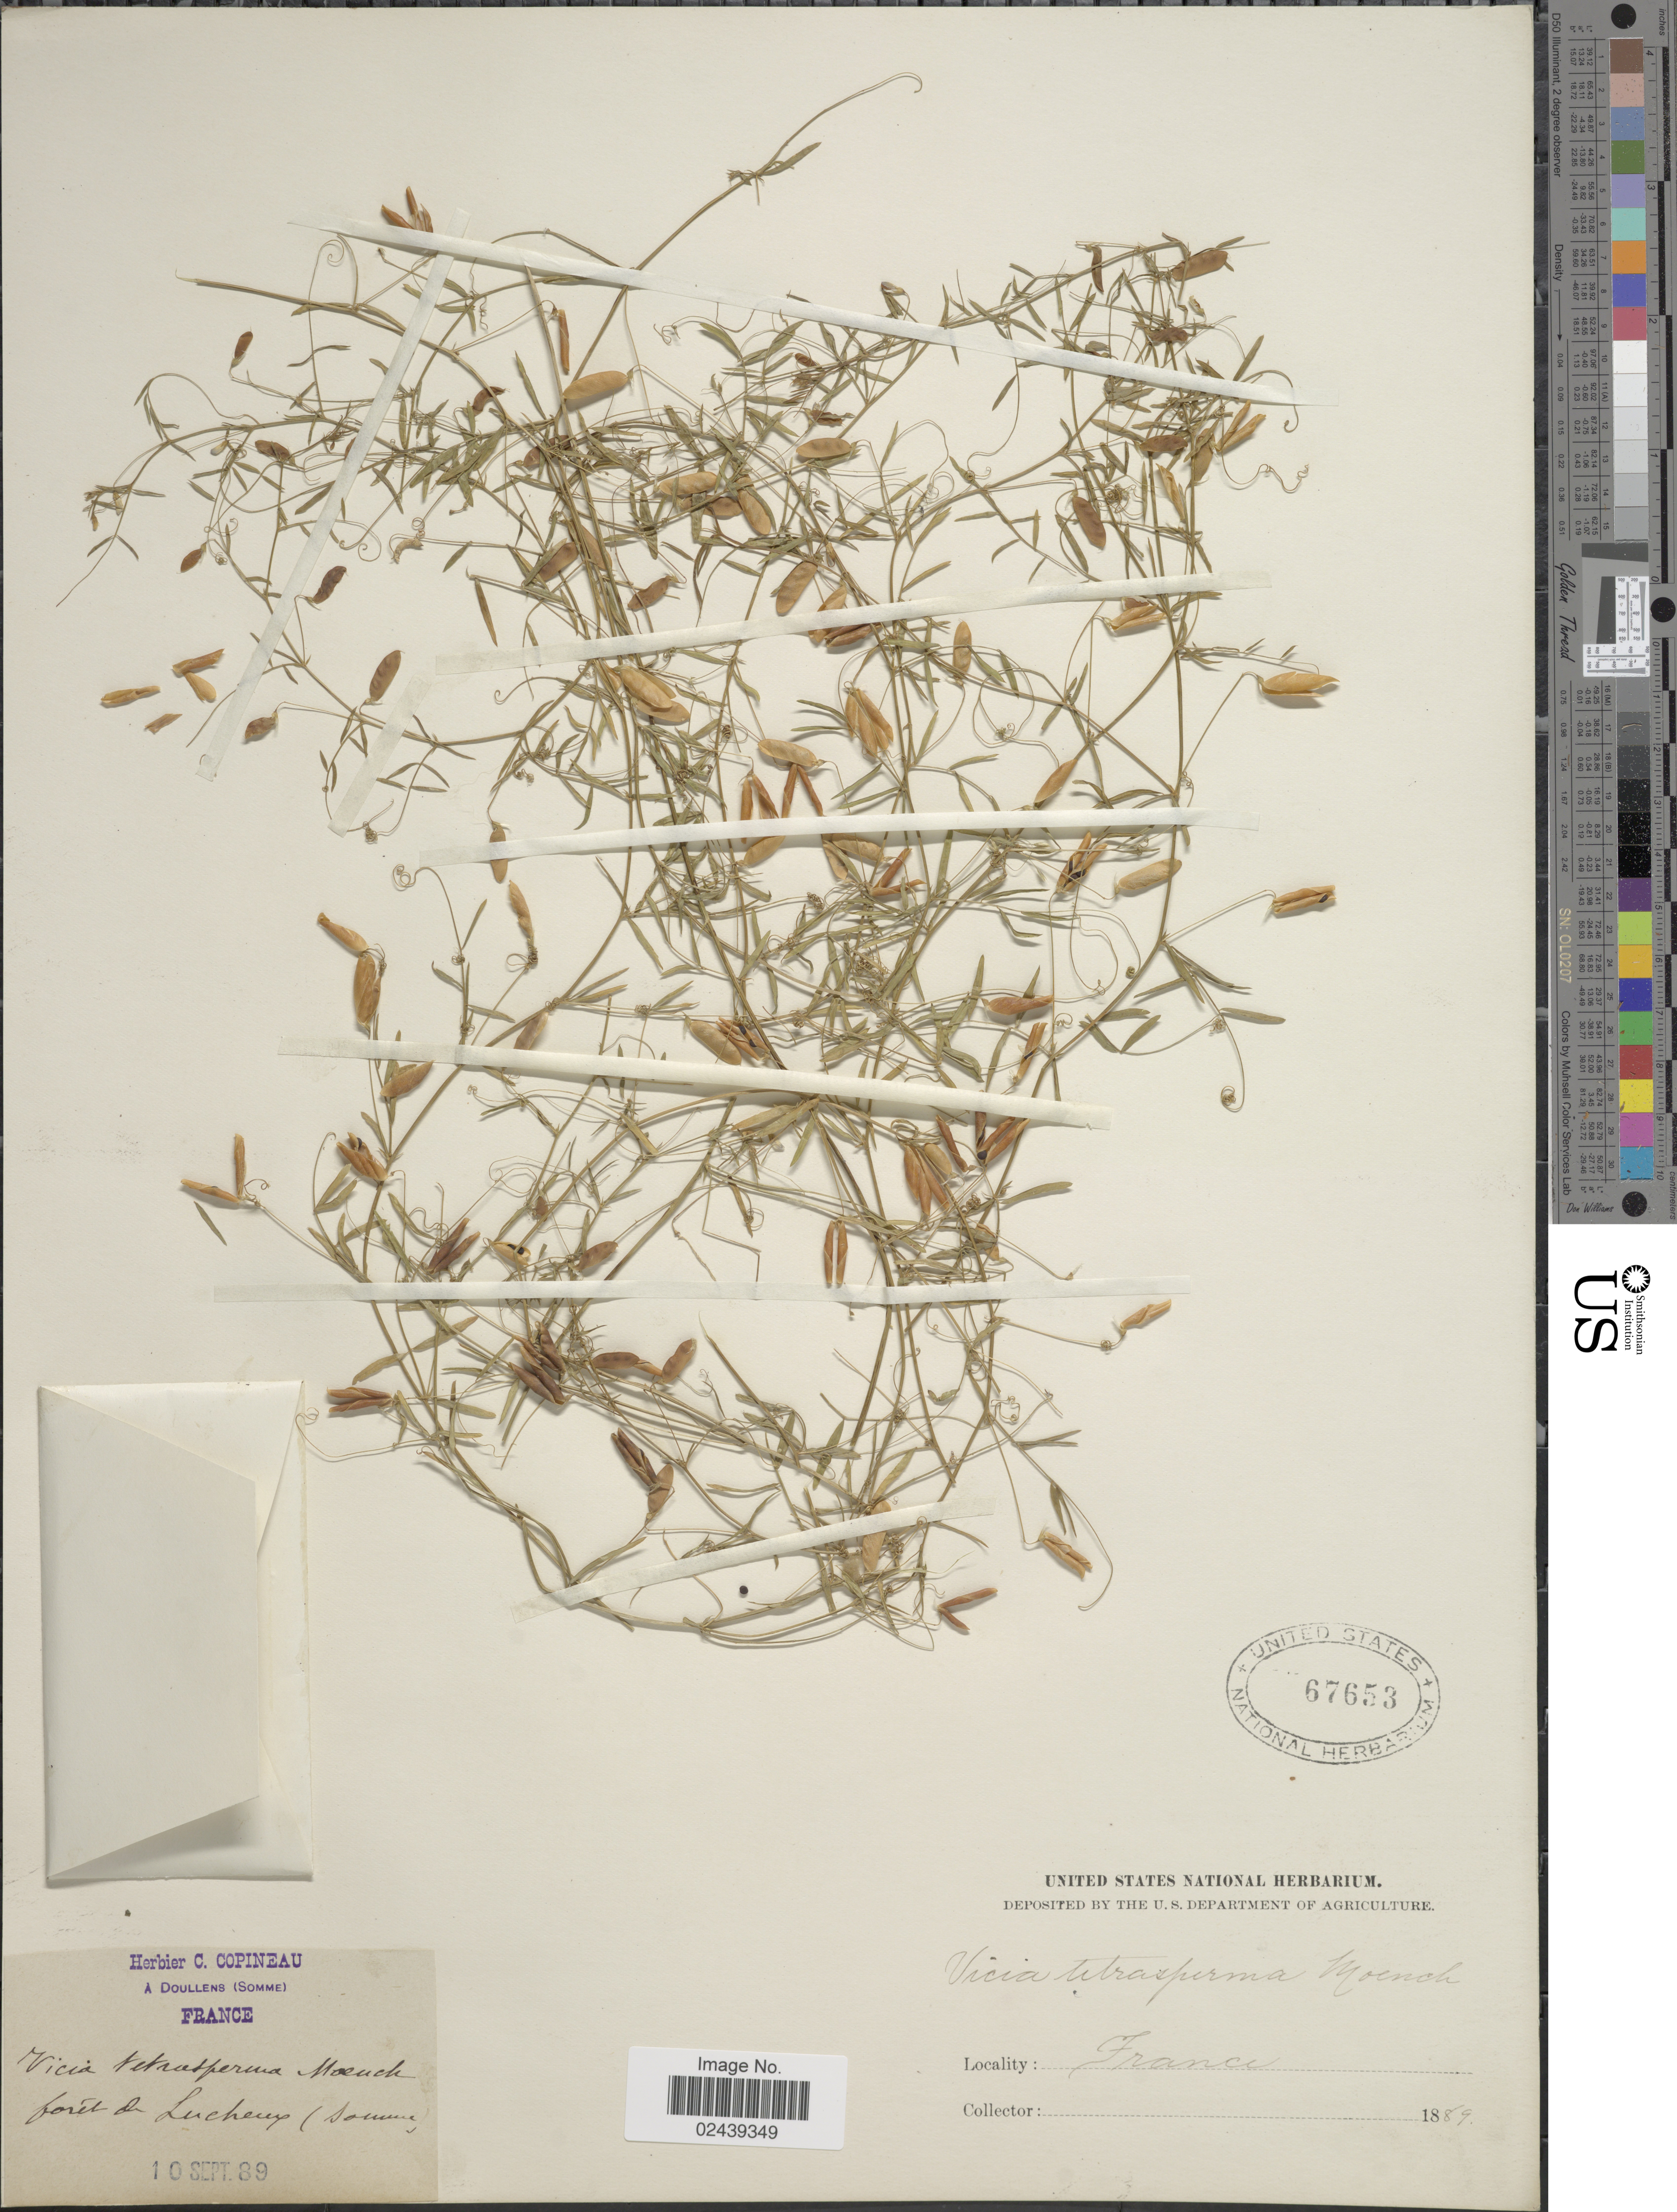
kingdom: Plantae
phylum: Tracheophyta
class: Magnoliopsida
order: Fabales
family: Fabaceae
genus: Vicia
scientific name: Vicia tetrasperma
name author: (L.) Schreb.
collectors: ex herb. C. Copineau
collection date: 1889-09-10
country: France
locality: Foret de Luchemy (Somme)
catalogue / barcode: US 67653